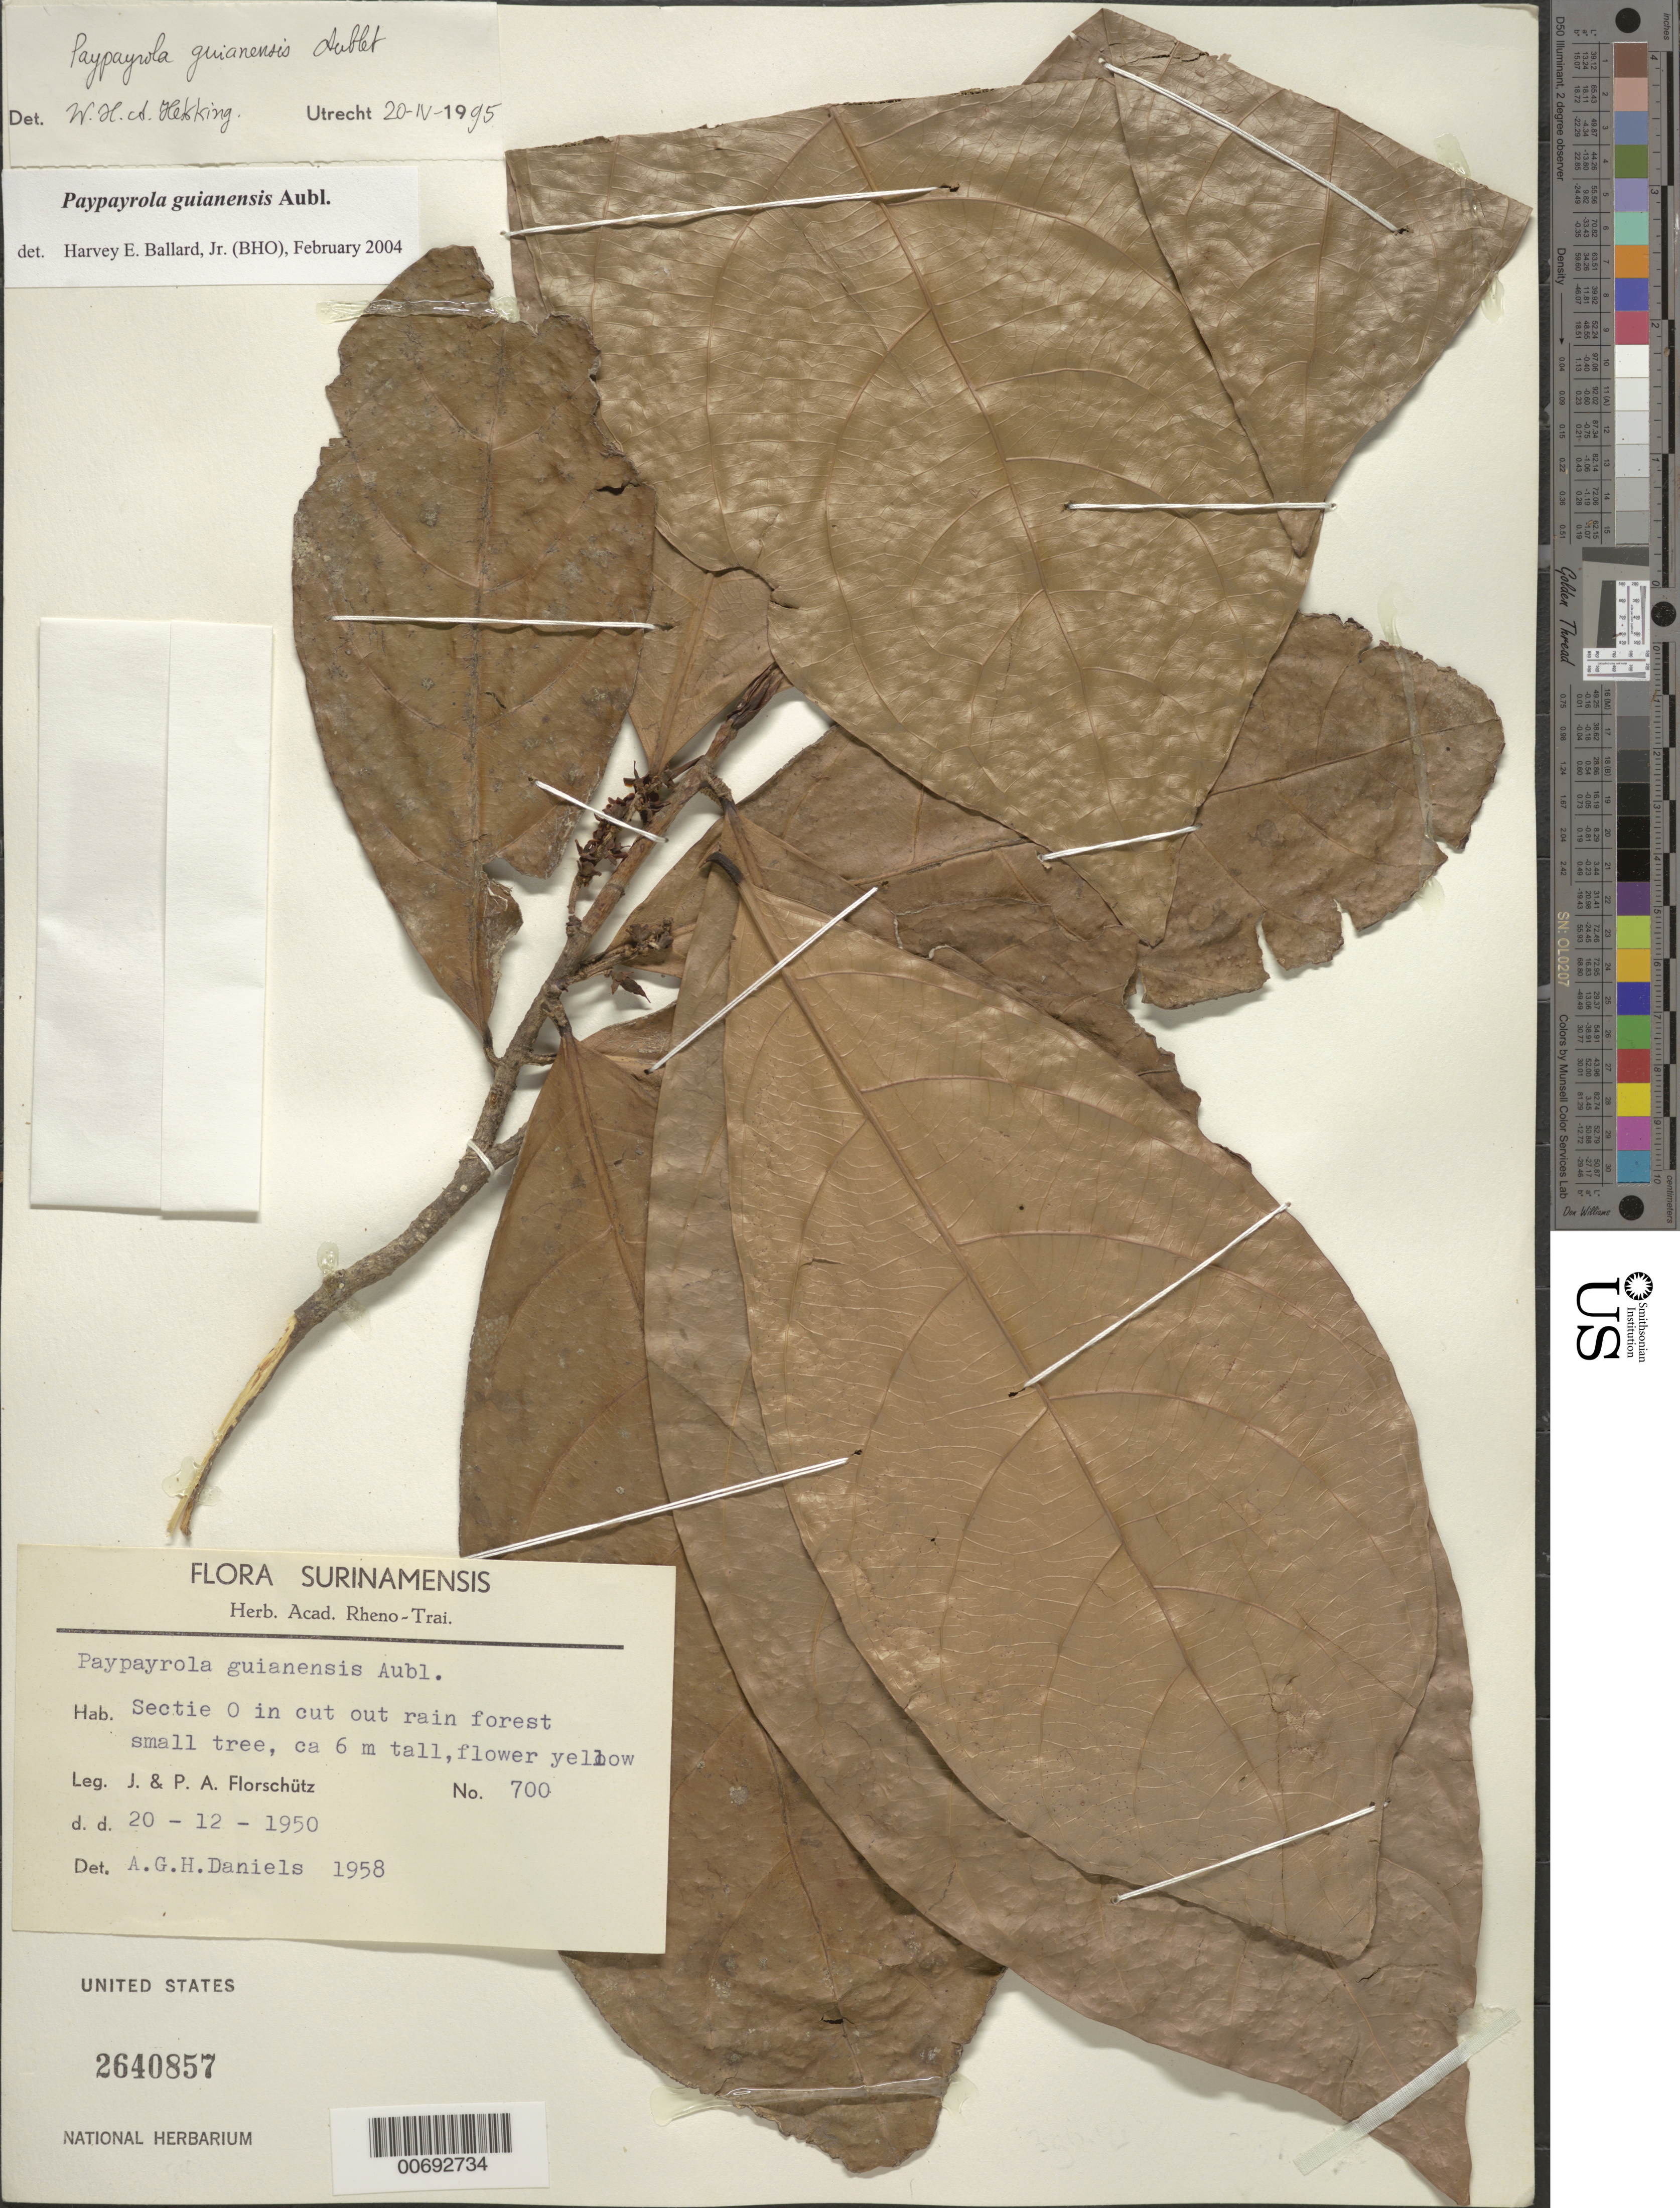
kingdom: Plantae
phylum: Tracheophyta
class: Magnoliopsida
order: Malpighiales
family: Violaceae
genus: Paypayrola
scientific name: Paypayrola guianensis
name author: Aubl.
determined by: Ballard, Harvey E.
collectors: J. Florschütz-de Waard & P. Florschütz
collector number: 700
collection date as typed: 20-Dec-50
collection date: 1950-12-20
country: Suriname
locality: Sectie O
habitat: In cut rainforest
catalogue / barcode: US 2640857